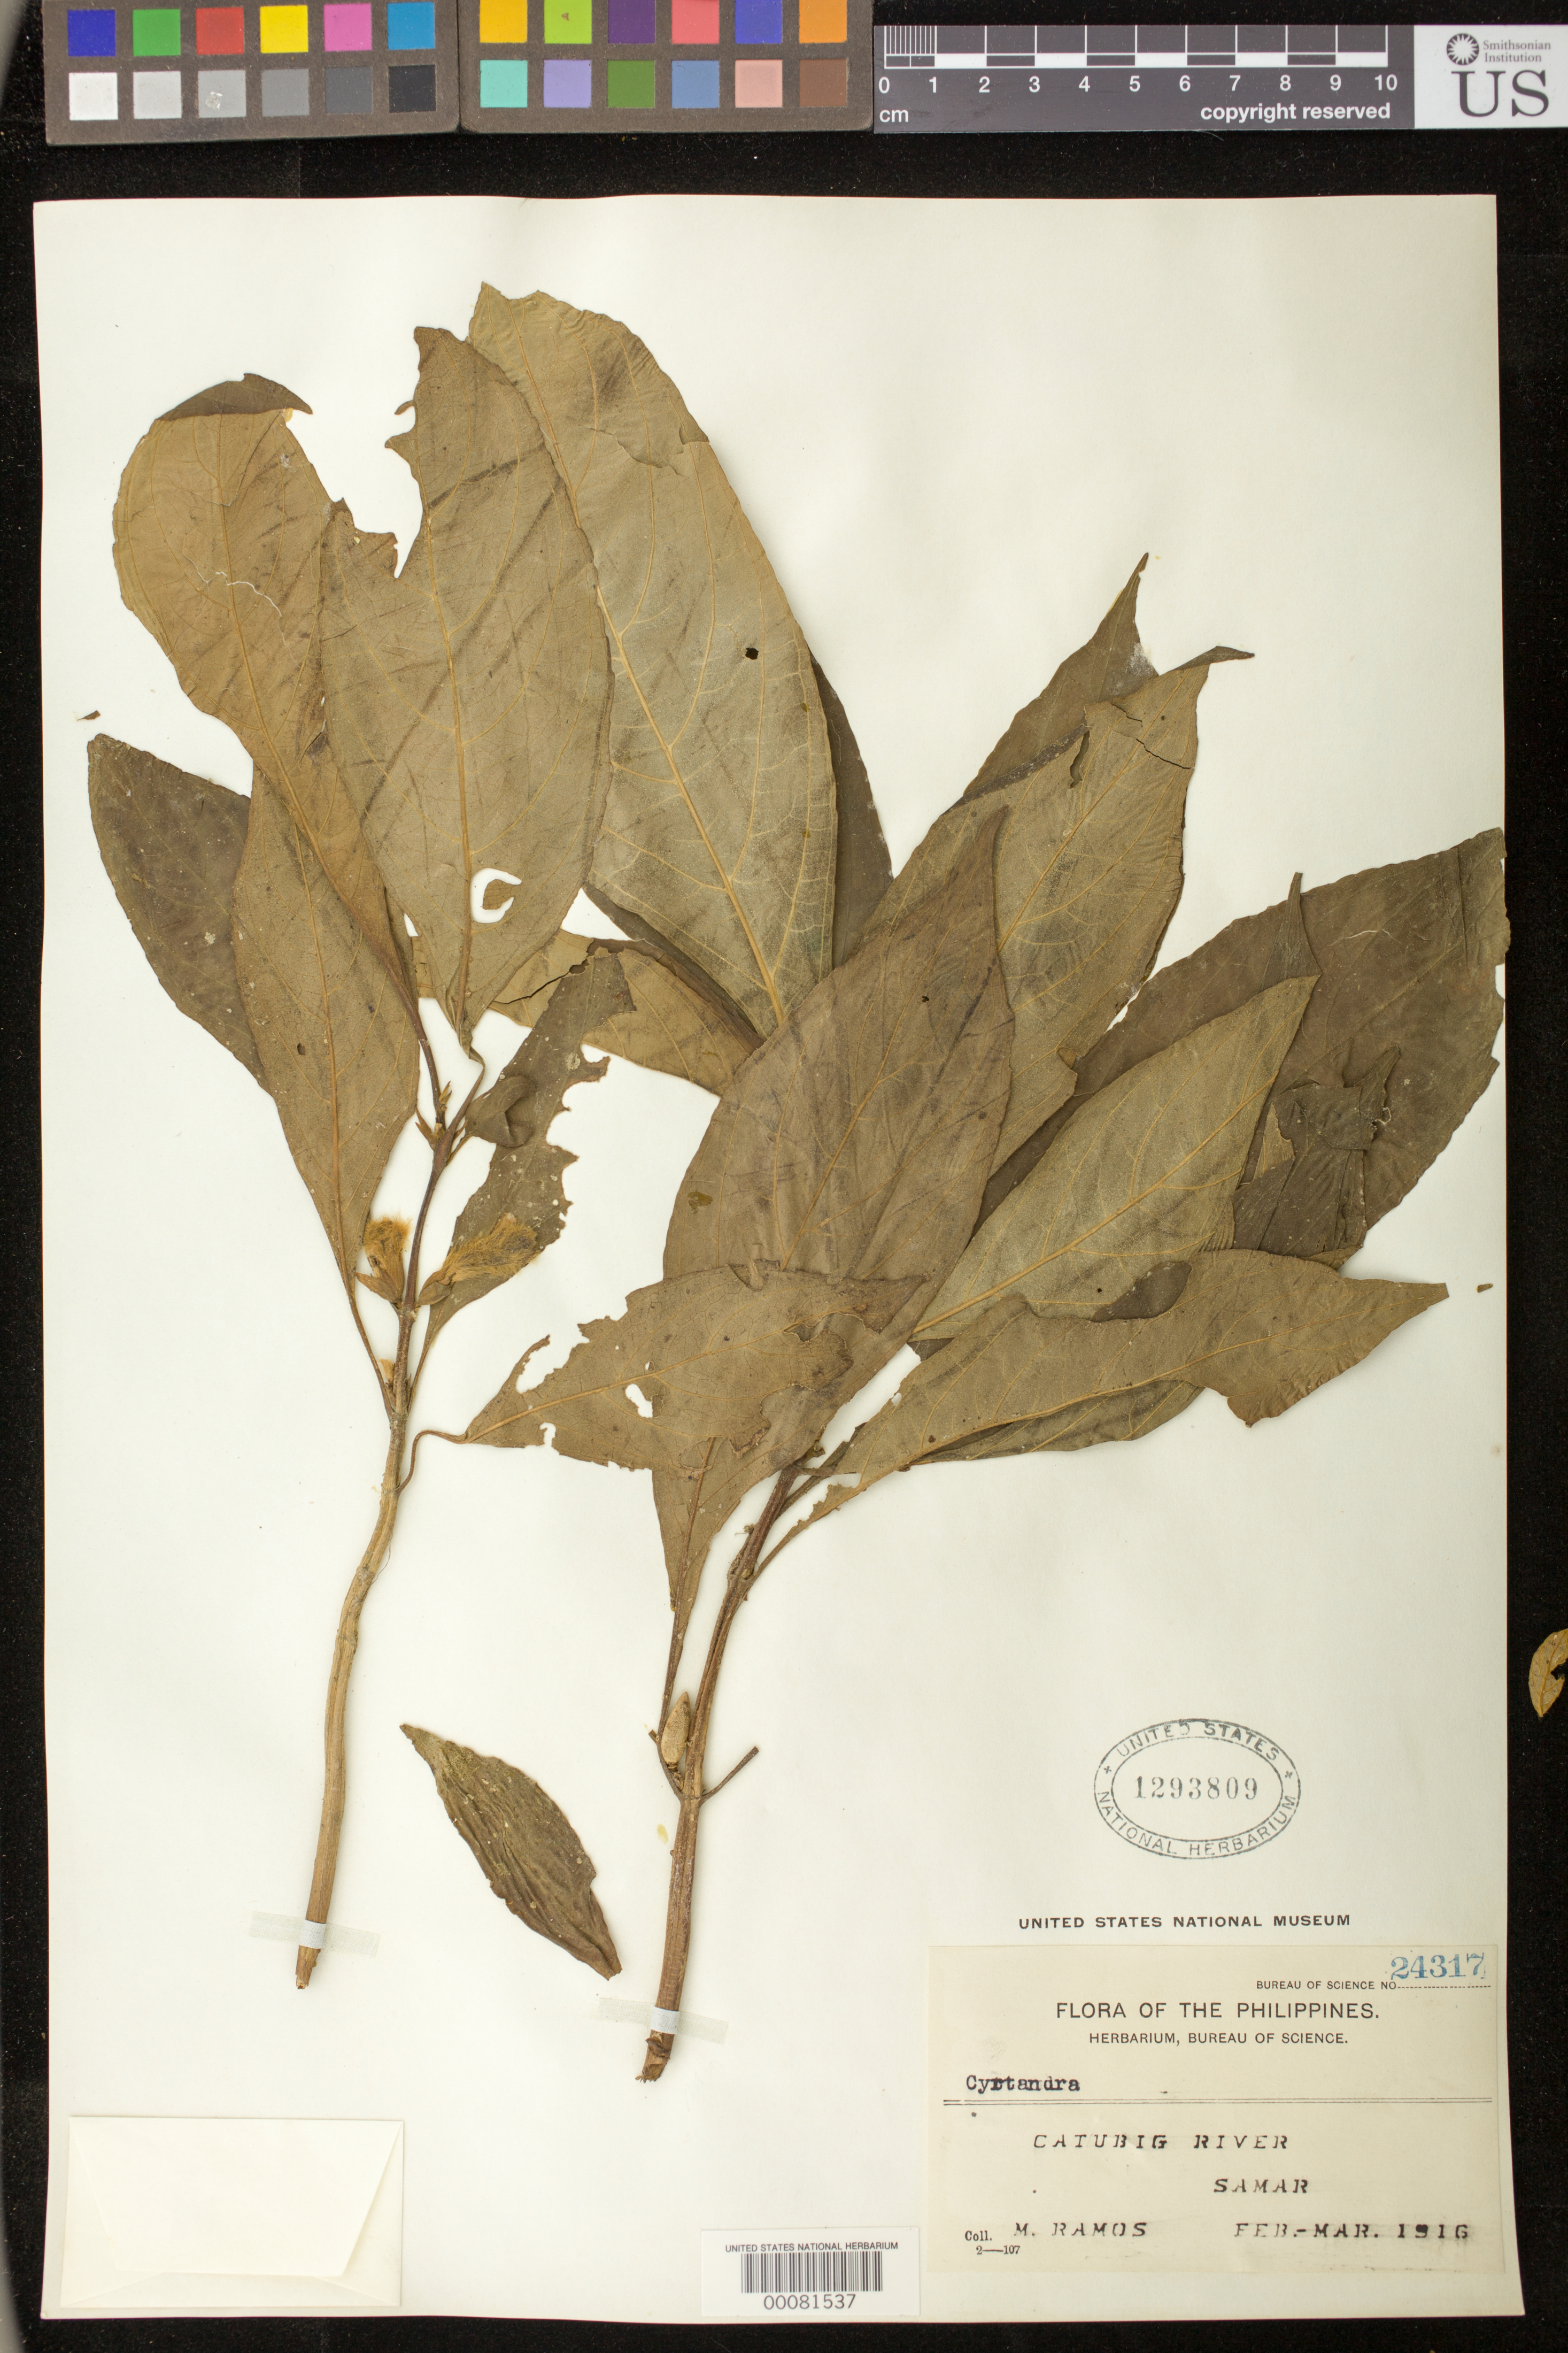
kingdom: Plantae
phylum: Tracheophyta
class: Magnoliopsida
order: Lamiales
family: Gesneriaceae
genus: Cyrtandra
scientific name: Cyrtandra sp.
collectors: M. Ramos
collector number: Bur. Sci. 24317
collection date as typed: Feb-Mar 1916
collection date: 1916-02/1916-03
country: Philippines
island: Samar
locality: Catubig river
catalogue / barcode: US 1293809